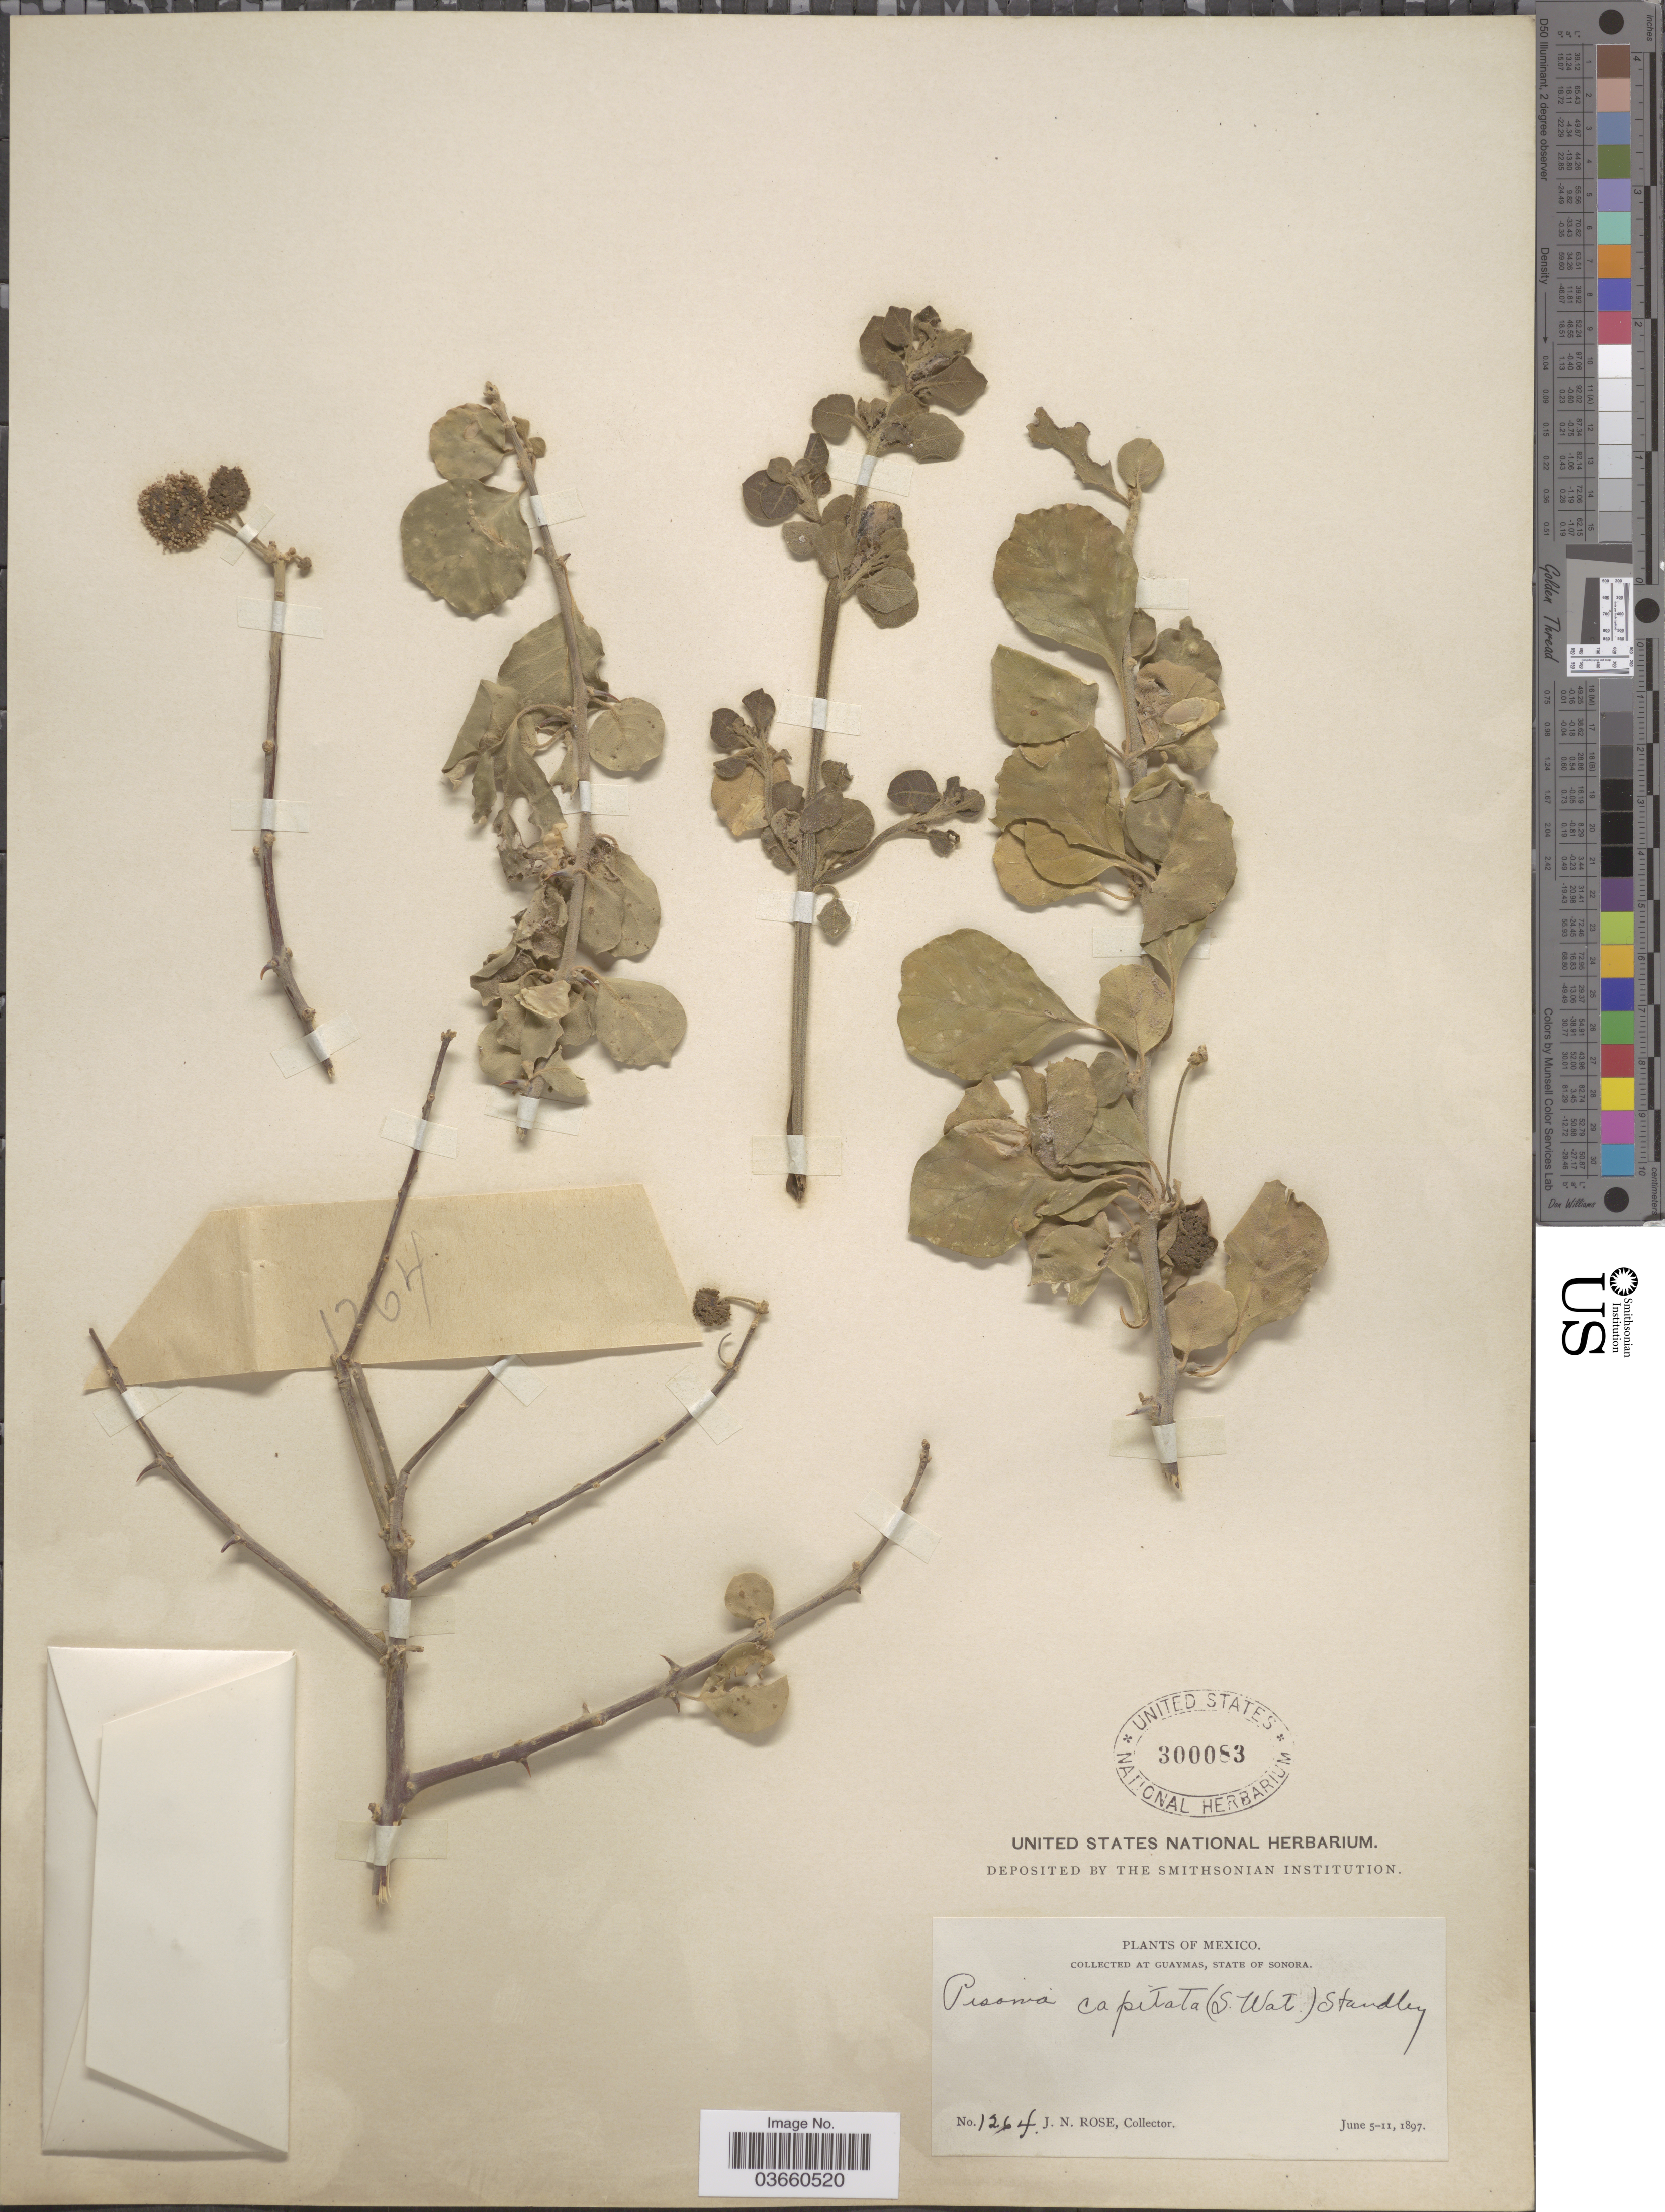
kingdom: Plantae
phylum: Tracheophyta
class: Magnoliopsida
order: Caryophyllales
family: Nyctaginaceae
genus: Pisonia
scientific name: Pisonia capitata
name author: (S. Watson) Standl.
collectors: J. N. Rose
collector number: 1264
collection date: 1897-06-05/1897-06-11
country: Mexico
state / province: Sonora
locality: Guaymas.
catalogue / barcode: US 300083